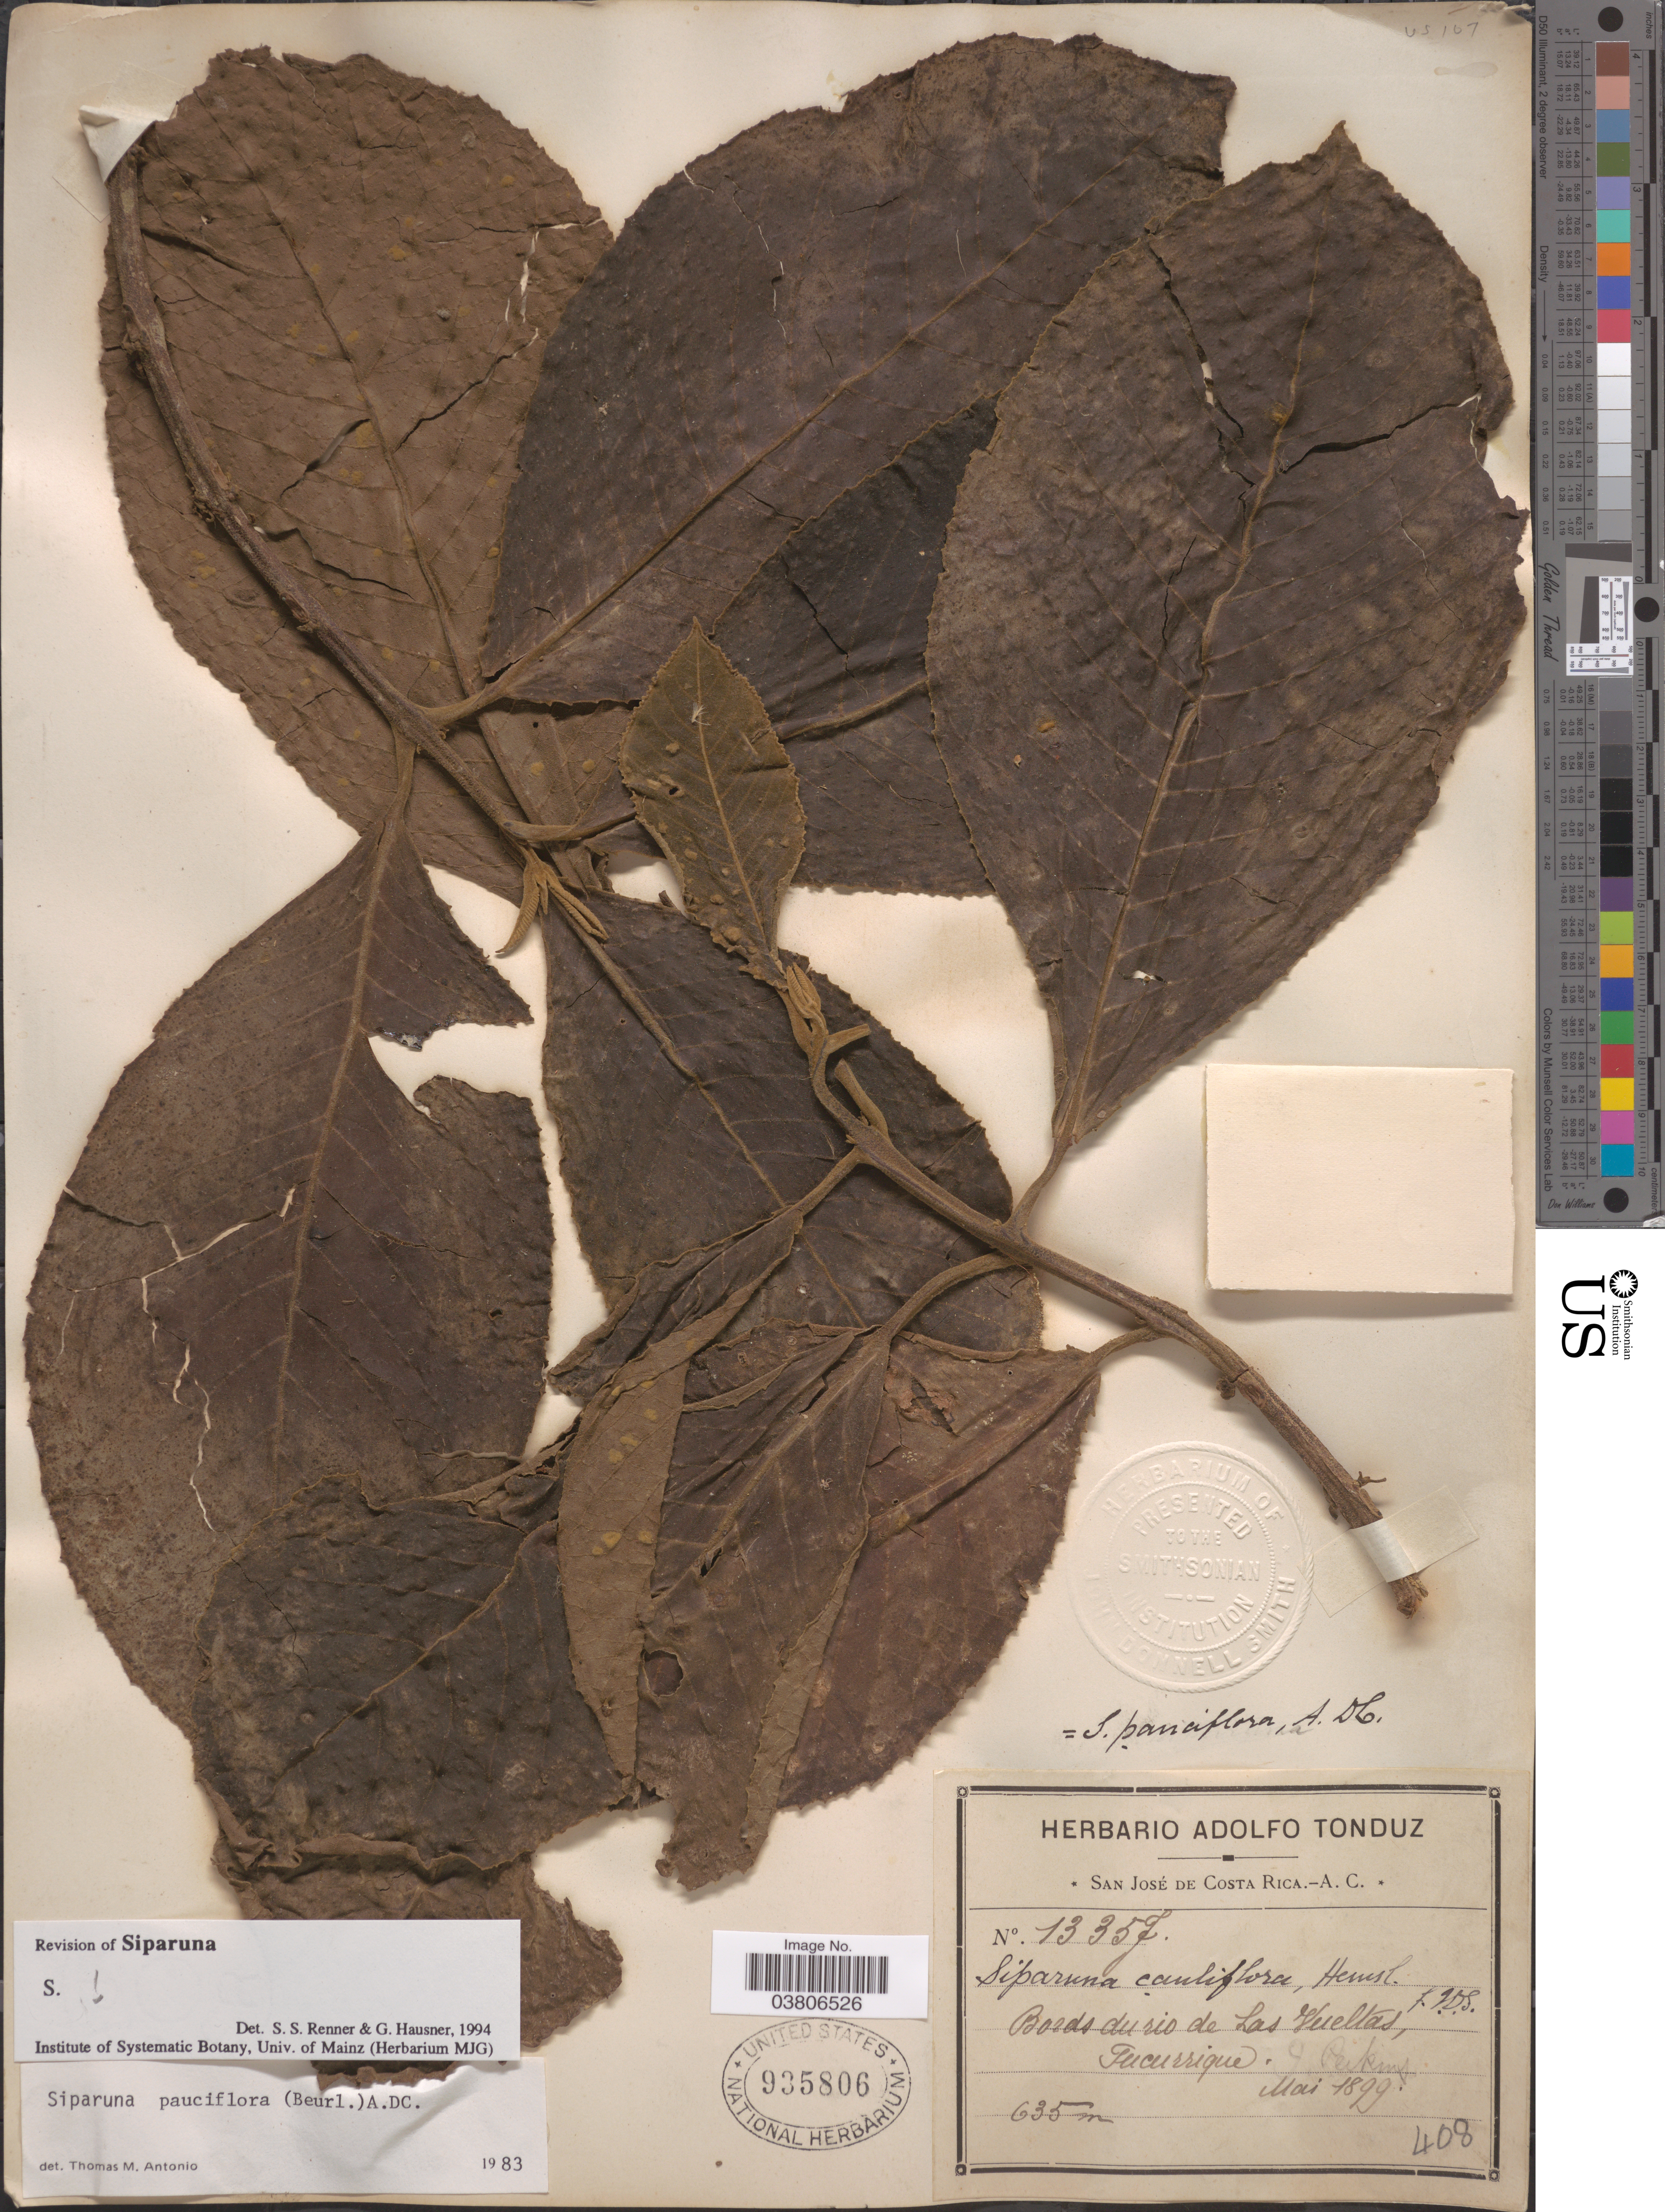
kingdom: Plantae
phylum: Tracheophyta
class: Magnoliopsida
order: Laurales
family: Siparunaceae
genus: Siparuna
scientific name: Siparuna pauciflora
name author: (Beurling) A. DC.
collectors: I. Perkins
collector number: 13357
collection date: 1899-05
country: Costa Rica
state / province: San José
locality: Bords du rio de Las Vueltas, Tucurrique.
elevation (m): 635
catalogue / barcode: US 935806